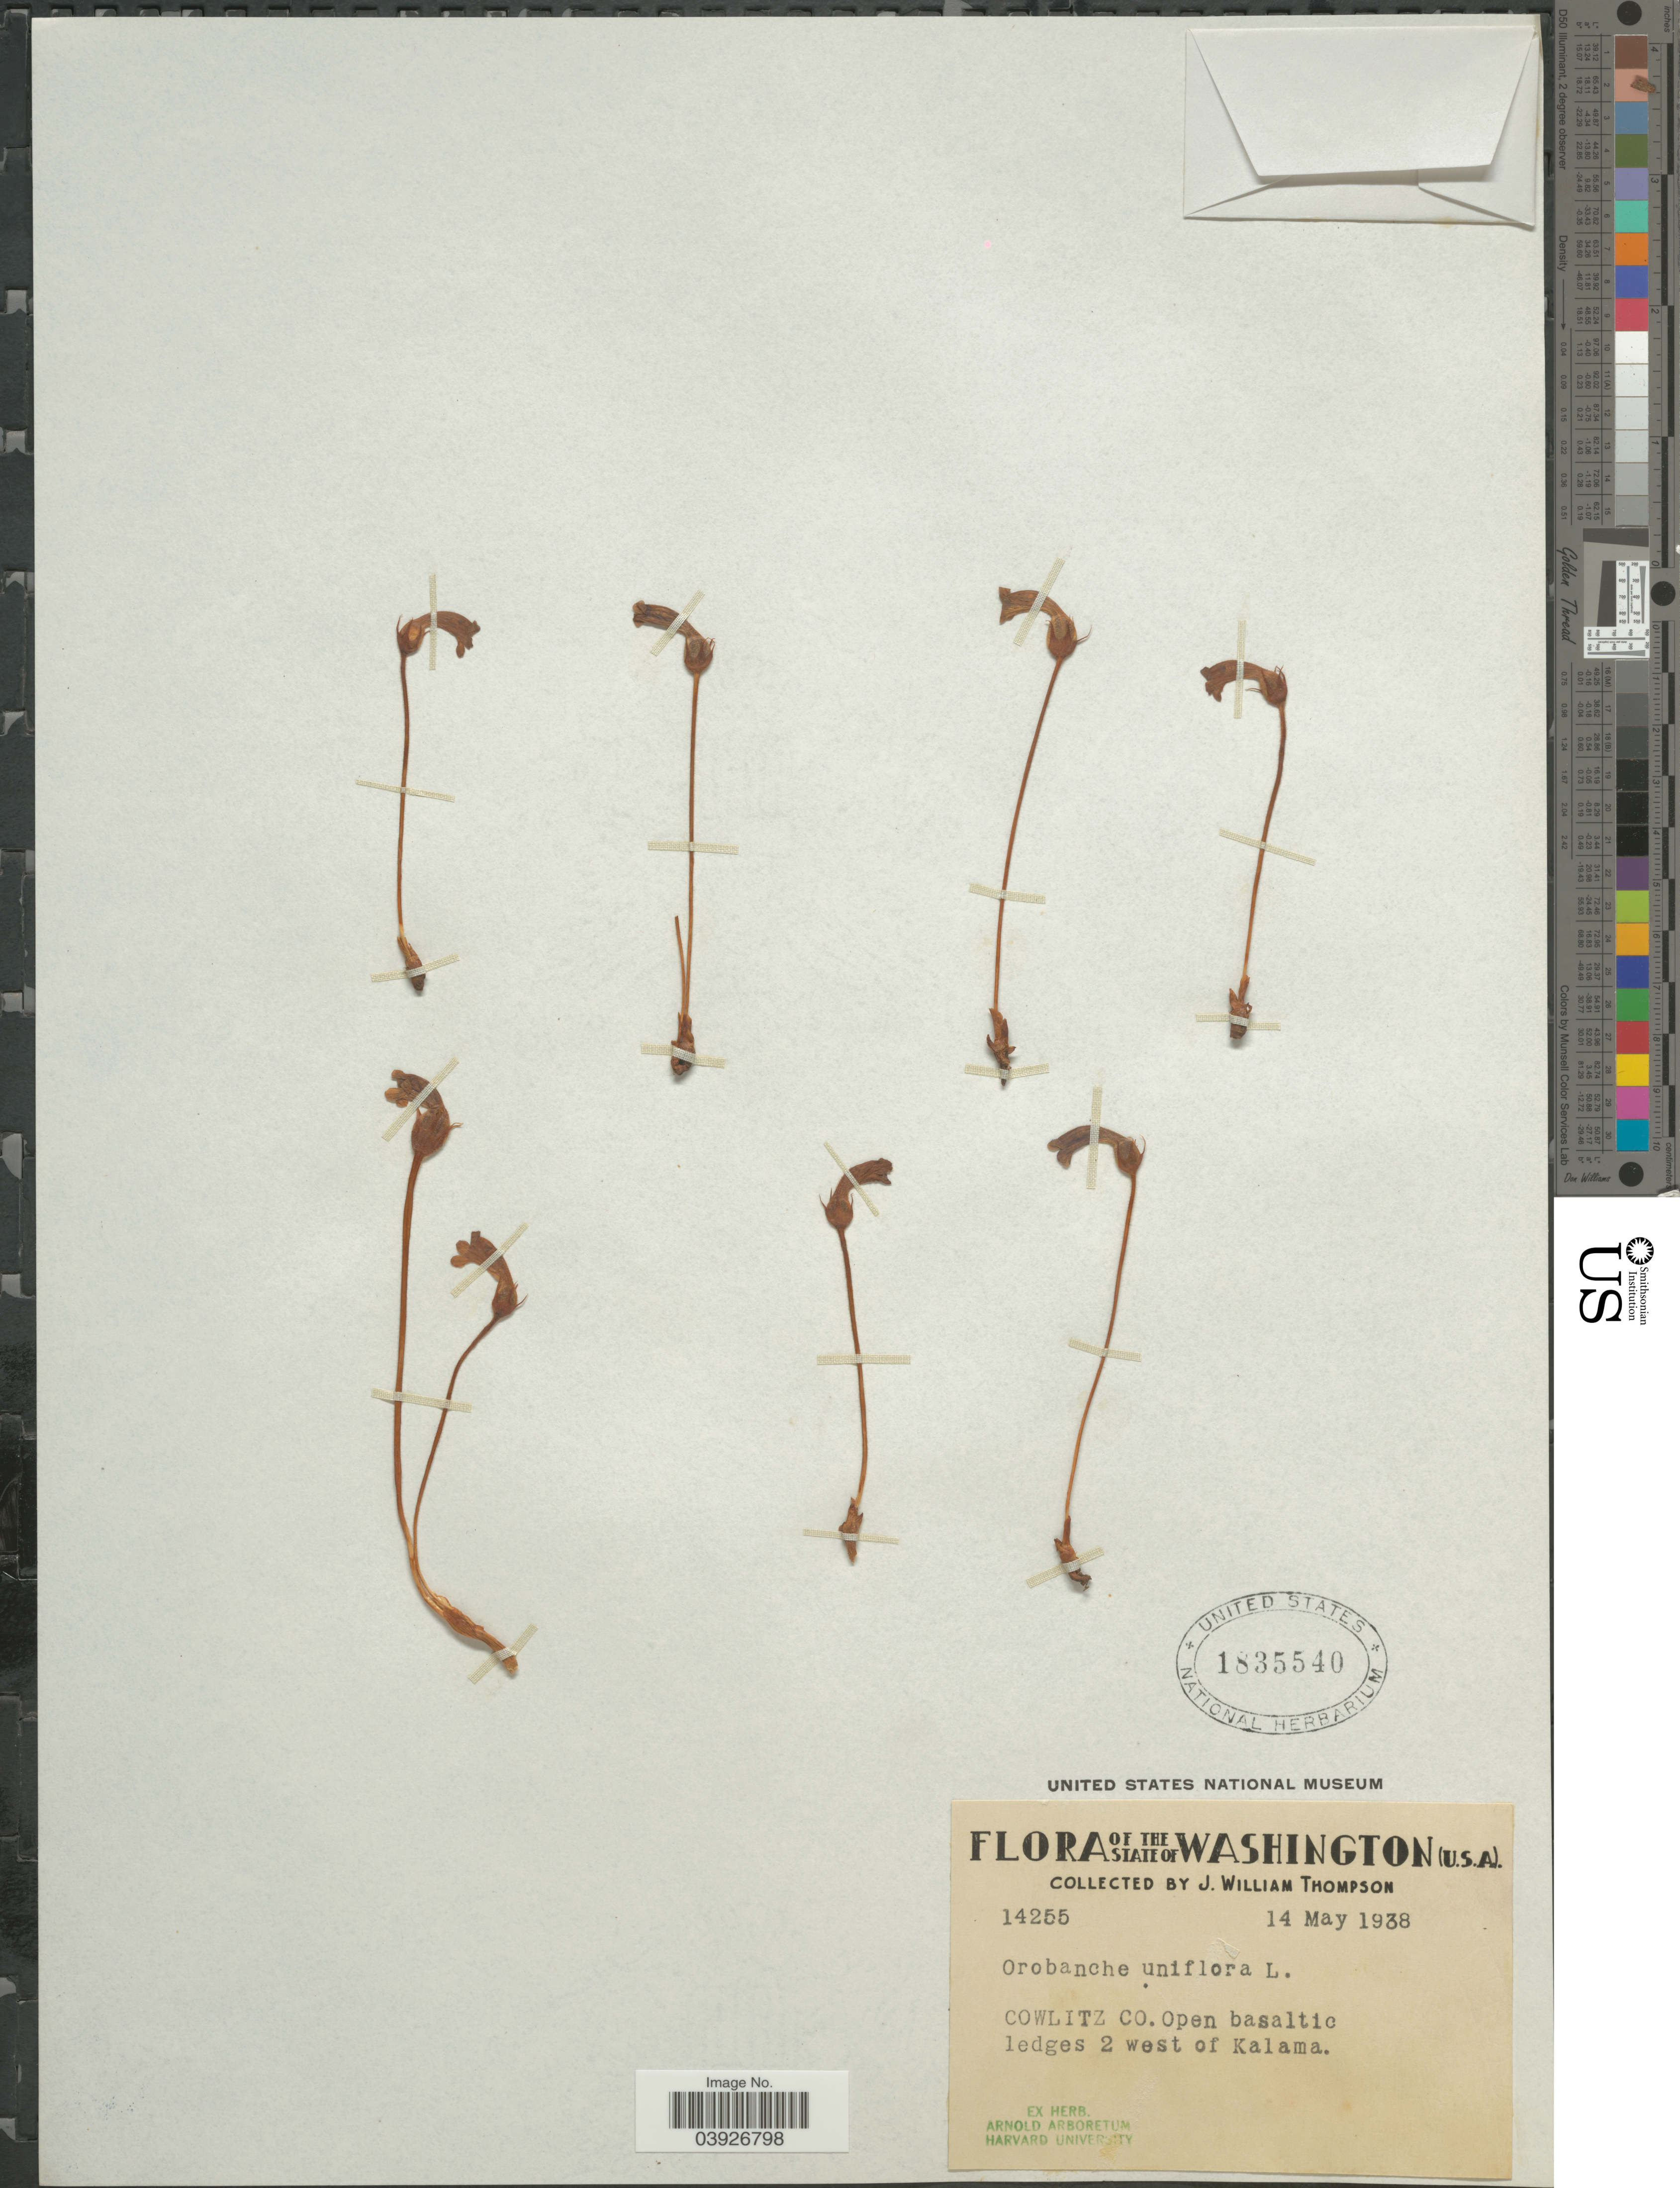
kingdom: Plantae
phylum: Tracheophyta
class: Magnoliopsida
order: Lamiales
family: Orobanchaceae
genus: Aphyllon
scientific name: Aphyllon uniflorum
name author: A. Gray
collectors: J. W. Thompson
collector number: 14255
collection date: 1938-05-14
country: United States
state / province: Washington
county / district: Cowlitz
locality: Cowlitz Co. Open basaltic ledges 2 west of Kalama.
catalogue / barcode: US 1835540